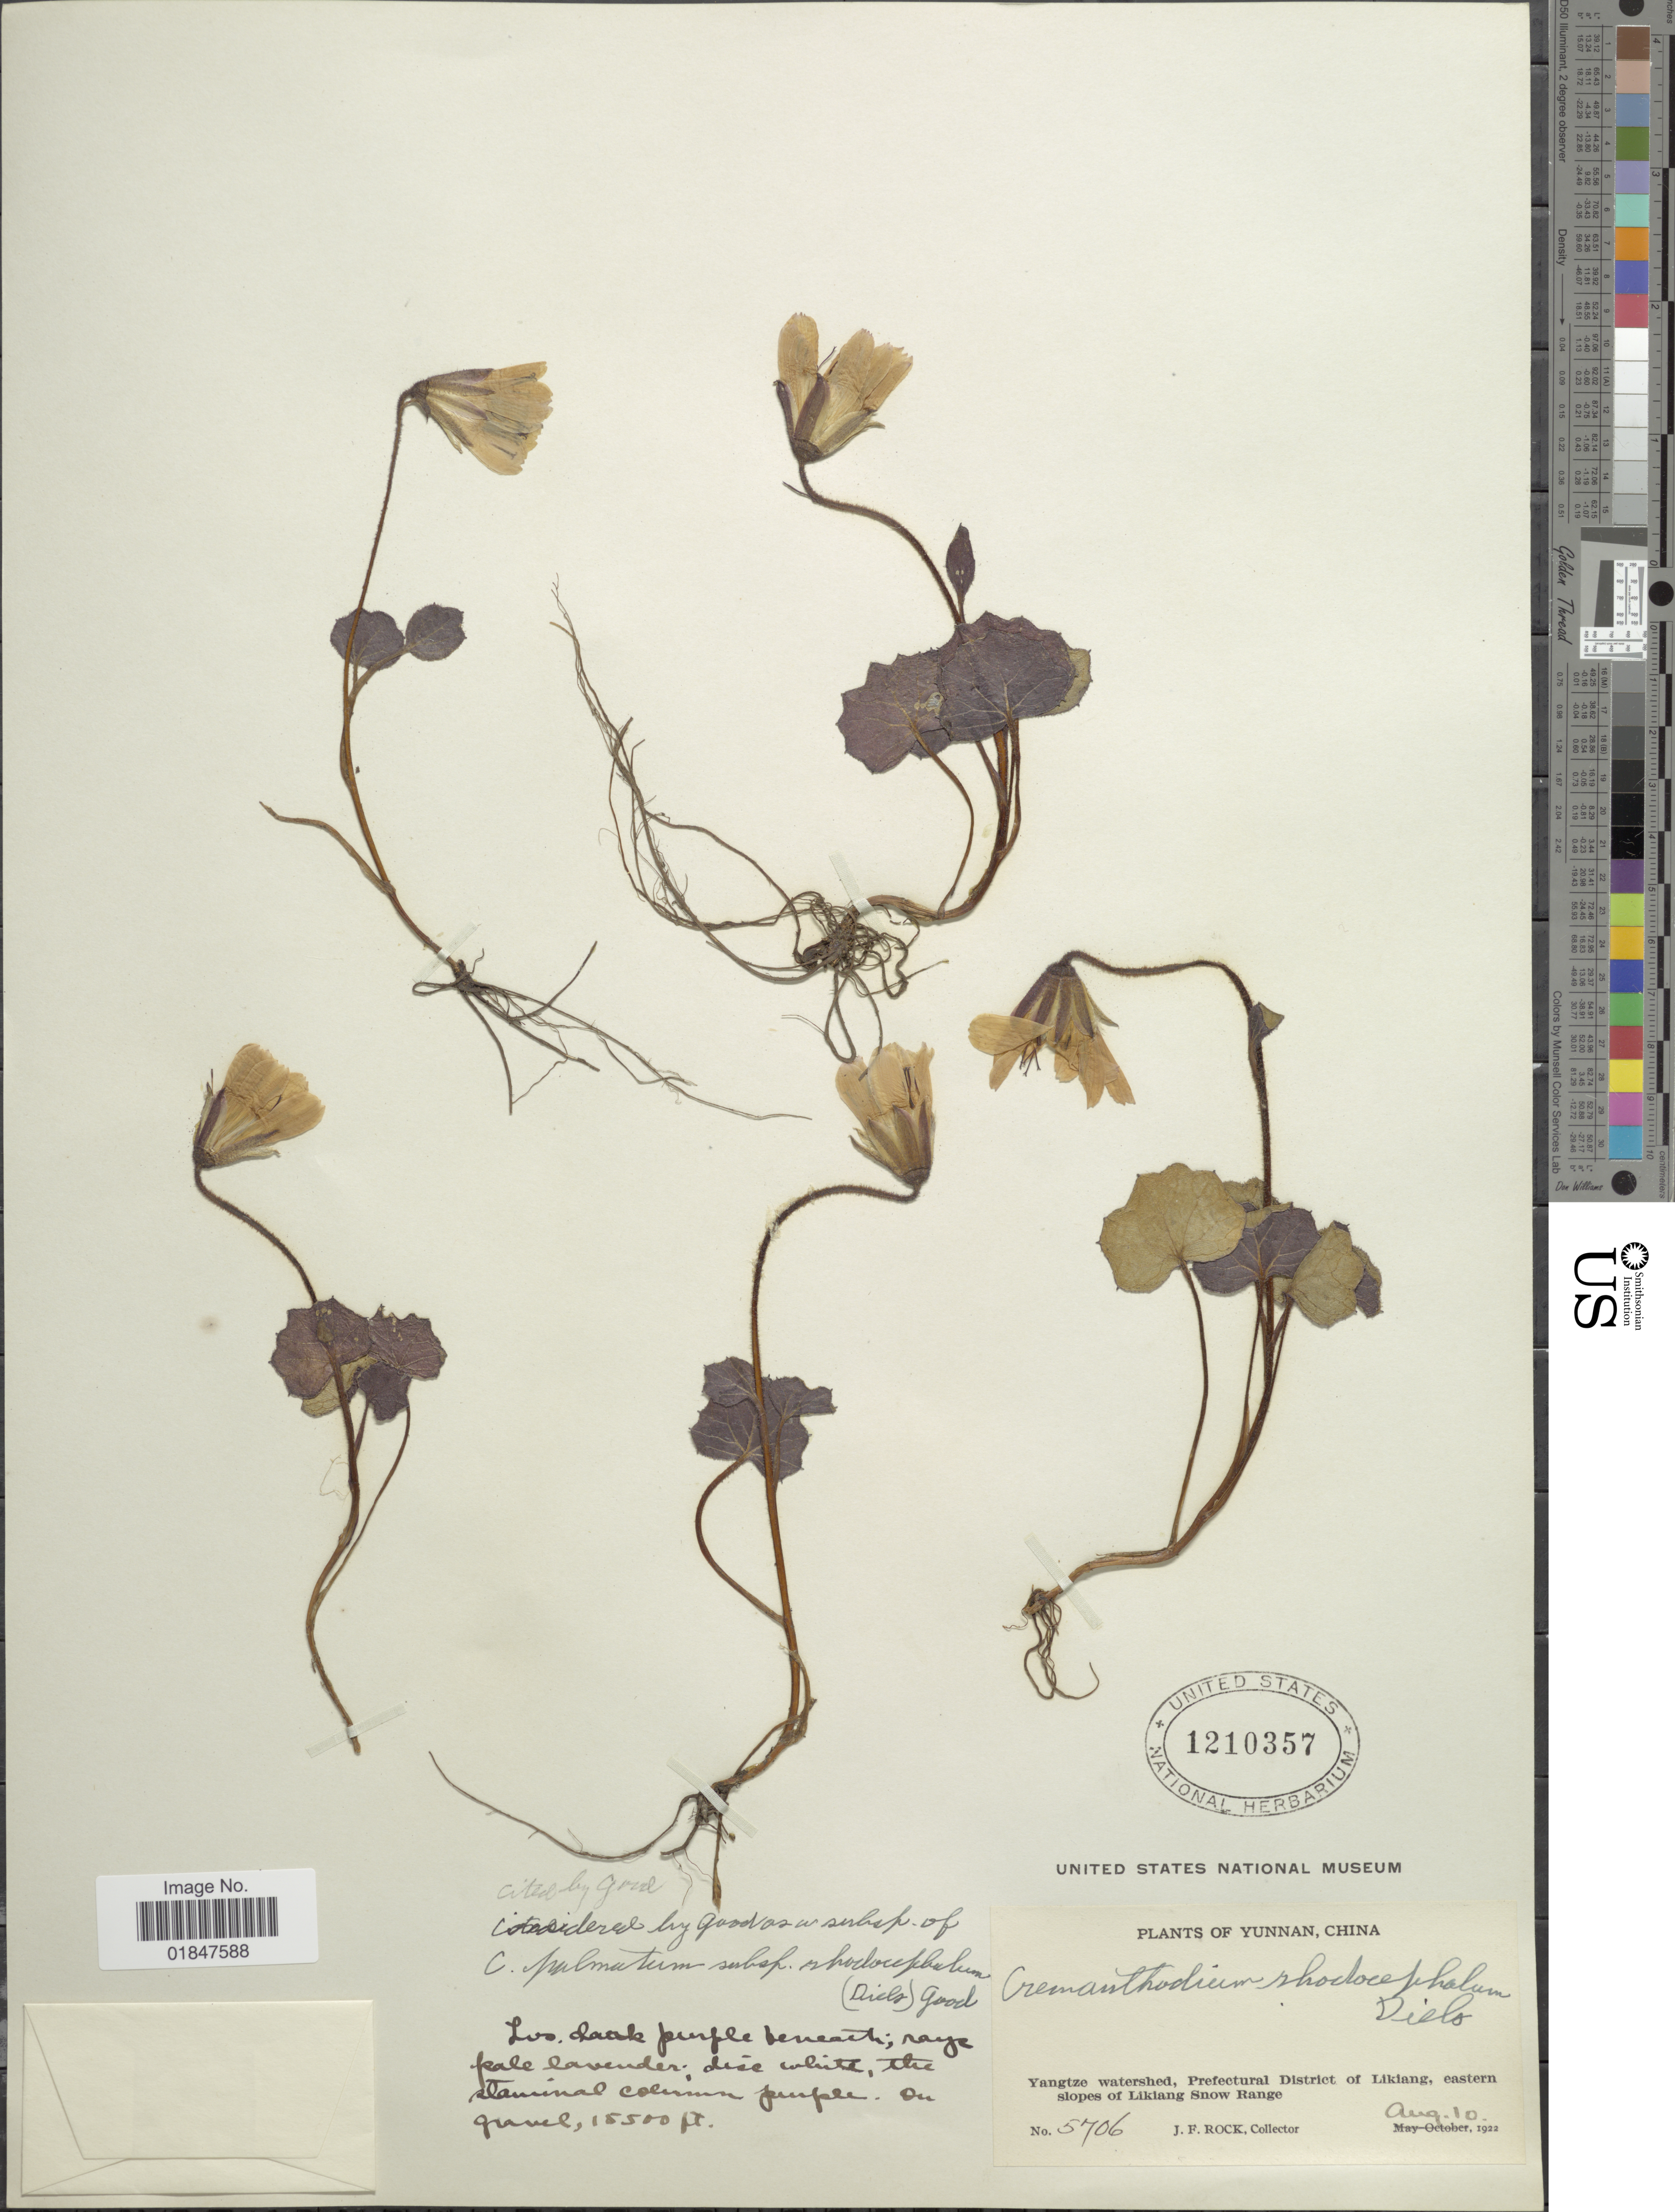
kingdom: Plantae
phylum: Tracheophyta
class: Magnoliopsida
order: Asterales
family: Asteraceae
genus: Cremanthodium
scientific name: Cremanthodium rhodocephalum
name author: Diels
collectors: J. Rock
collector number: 5706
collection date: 1922-08-10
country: China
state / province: Yunnan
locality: Yangtze watershed, Prefectural District of Likiang, eastern slopes of Likiang Snow Range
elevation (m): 4724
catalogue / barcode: US 1210357